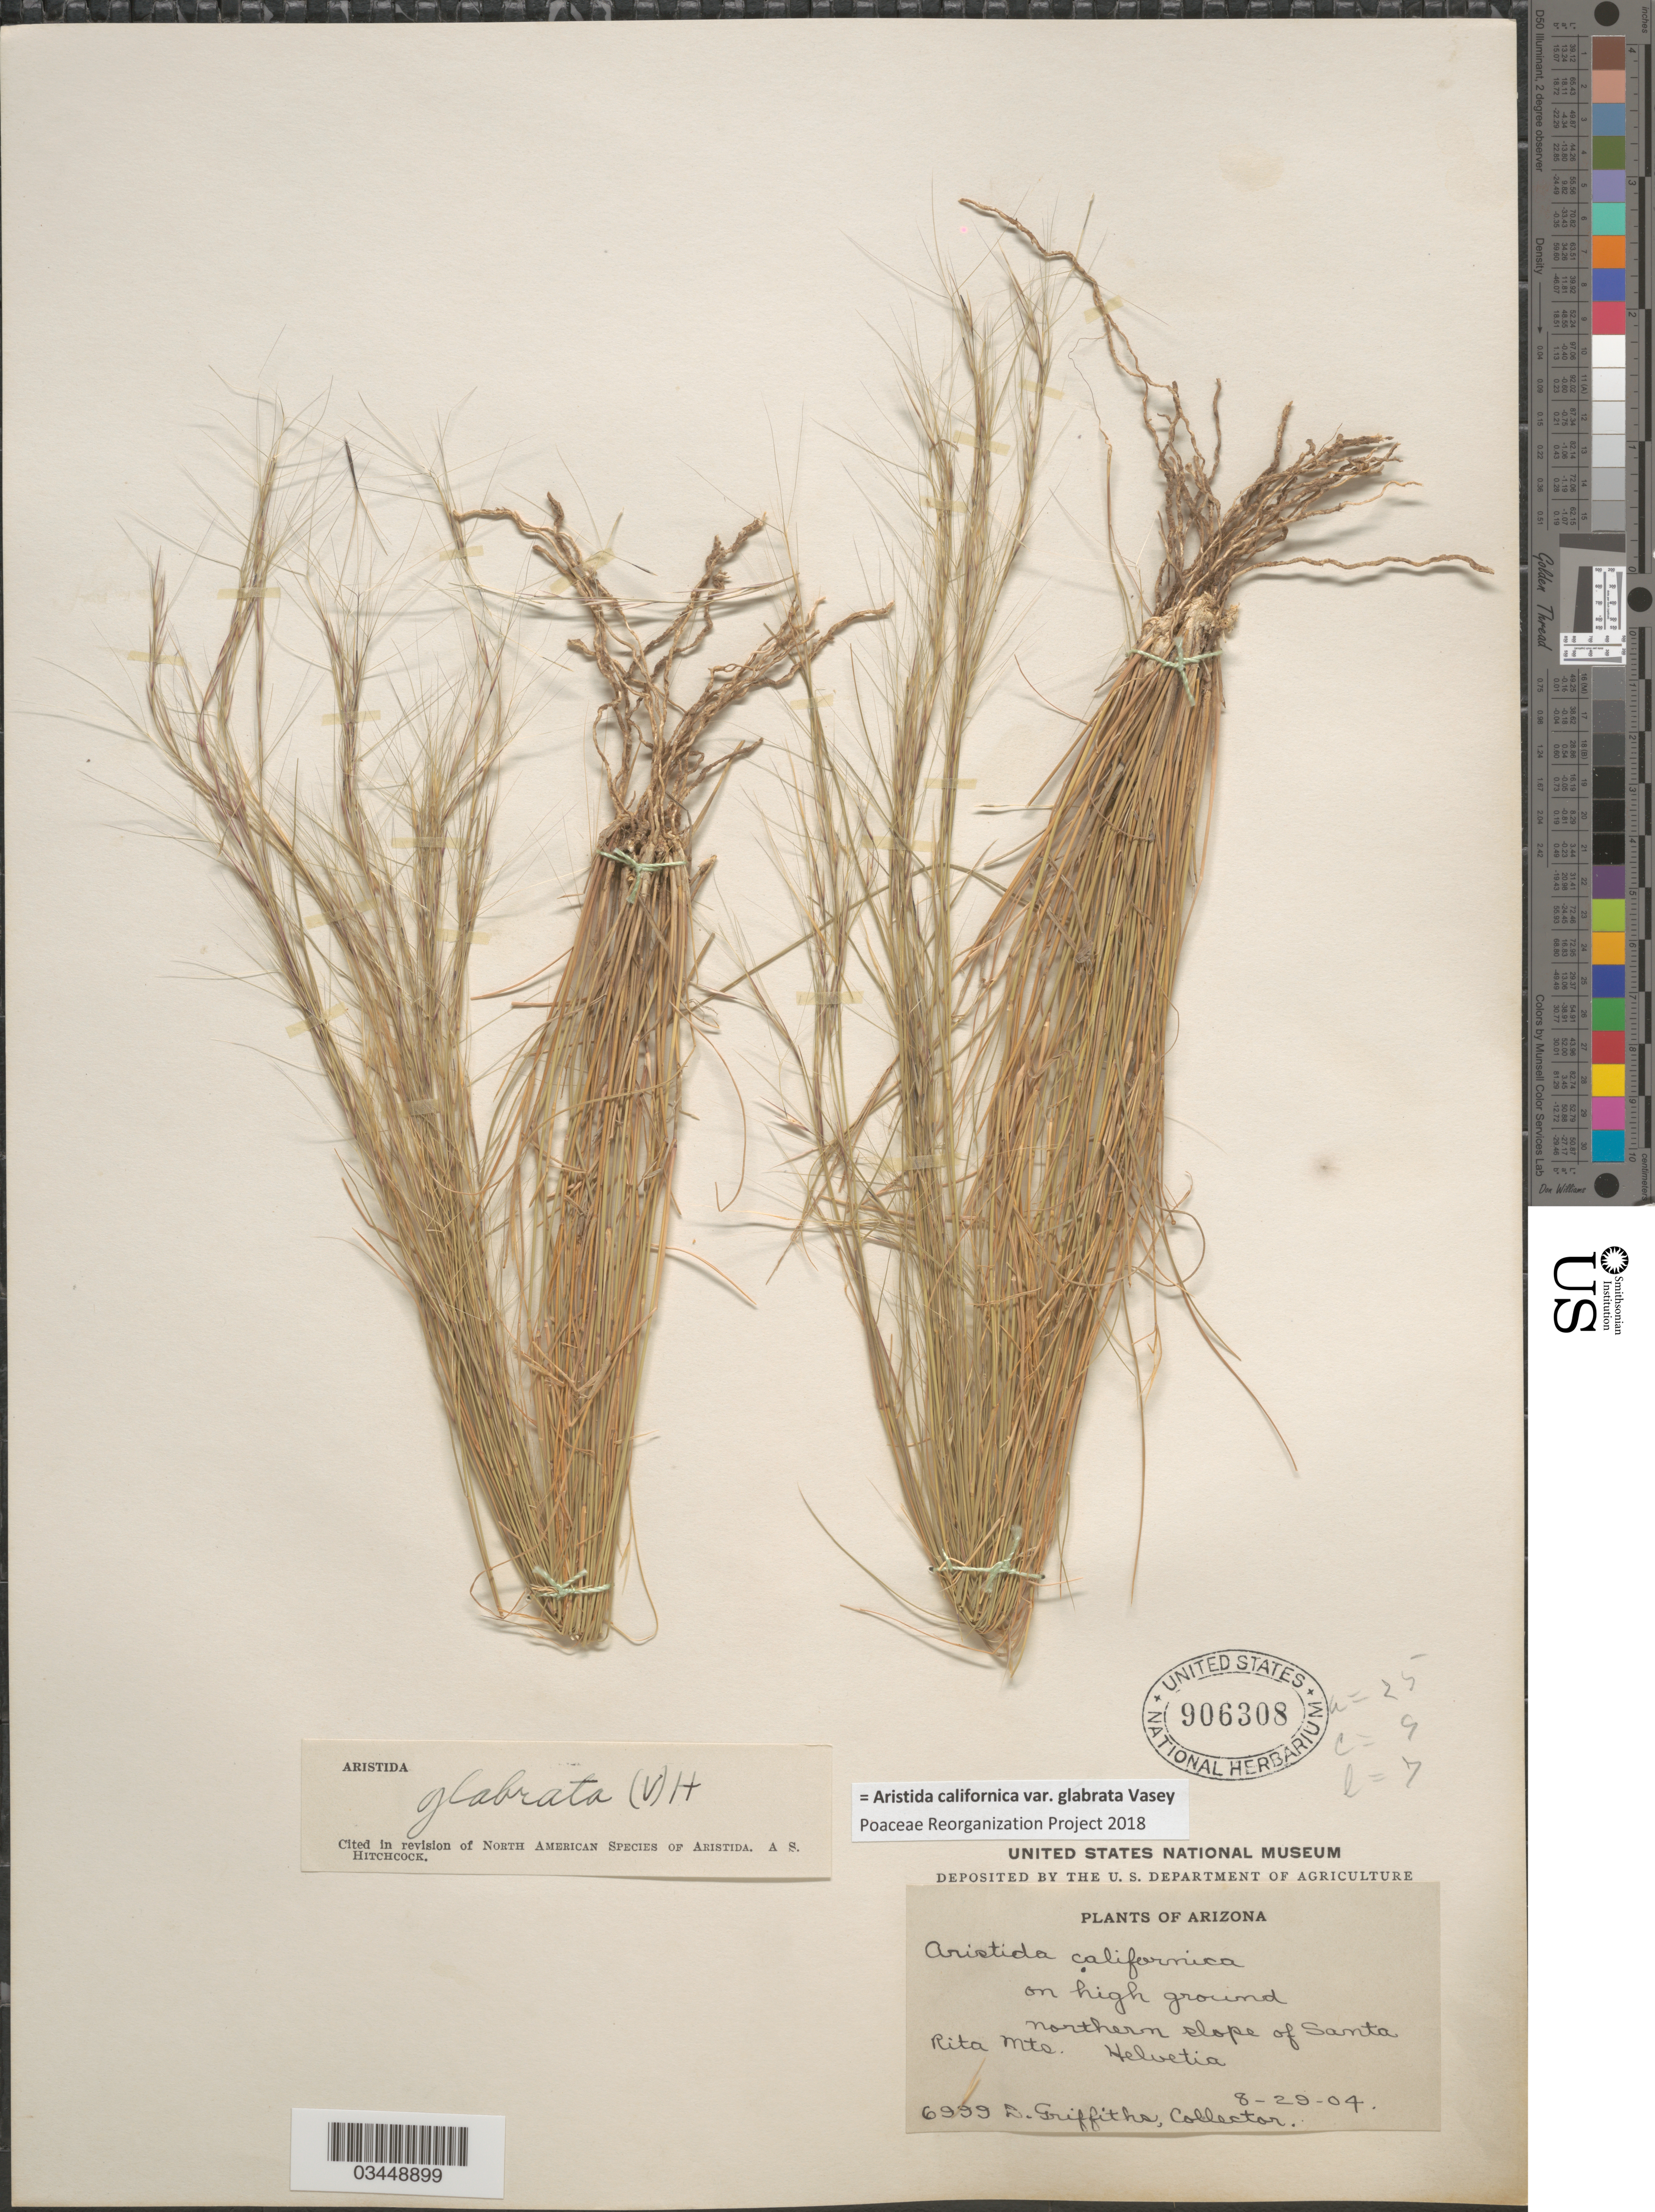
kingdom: Plantae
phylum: Tracheophyta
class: Liliopsida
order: Poales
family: Poaceae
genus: Aristida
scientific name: Aristida californica var. glabrata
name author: Vasey in Brandegee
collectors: D. Griffiths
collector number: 6999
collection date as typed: Transcribed d/m/y: 29/8/4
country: United States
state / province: Arizona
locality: On high ground northern slope of Santa Rita Mts. Helvetia.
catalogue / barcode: US 906308